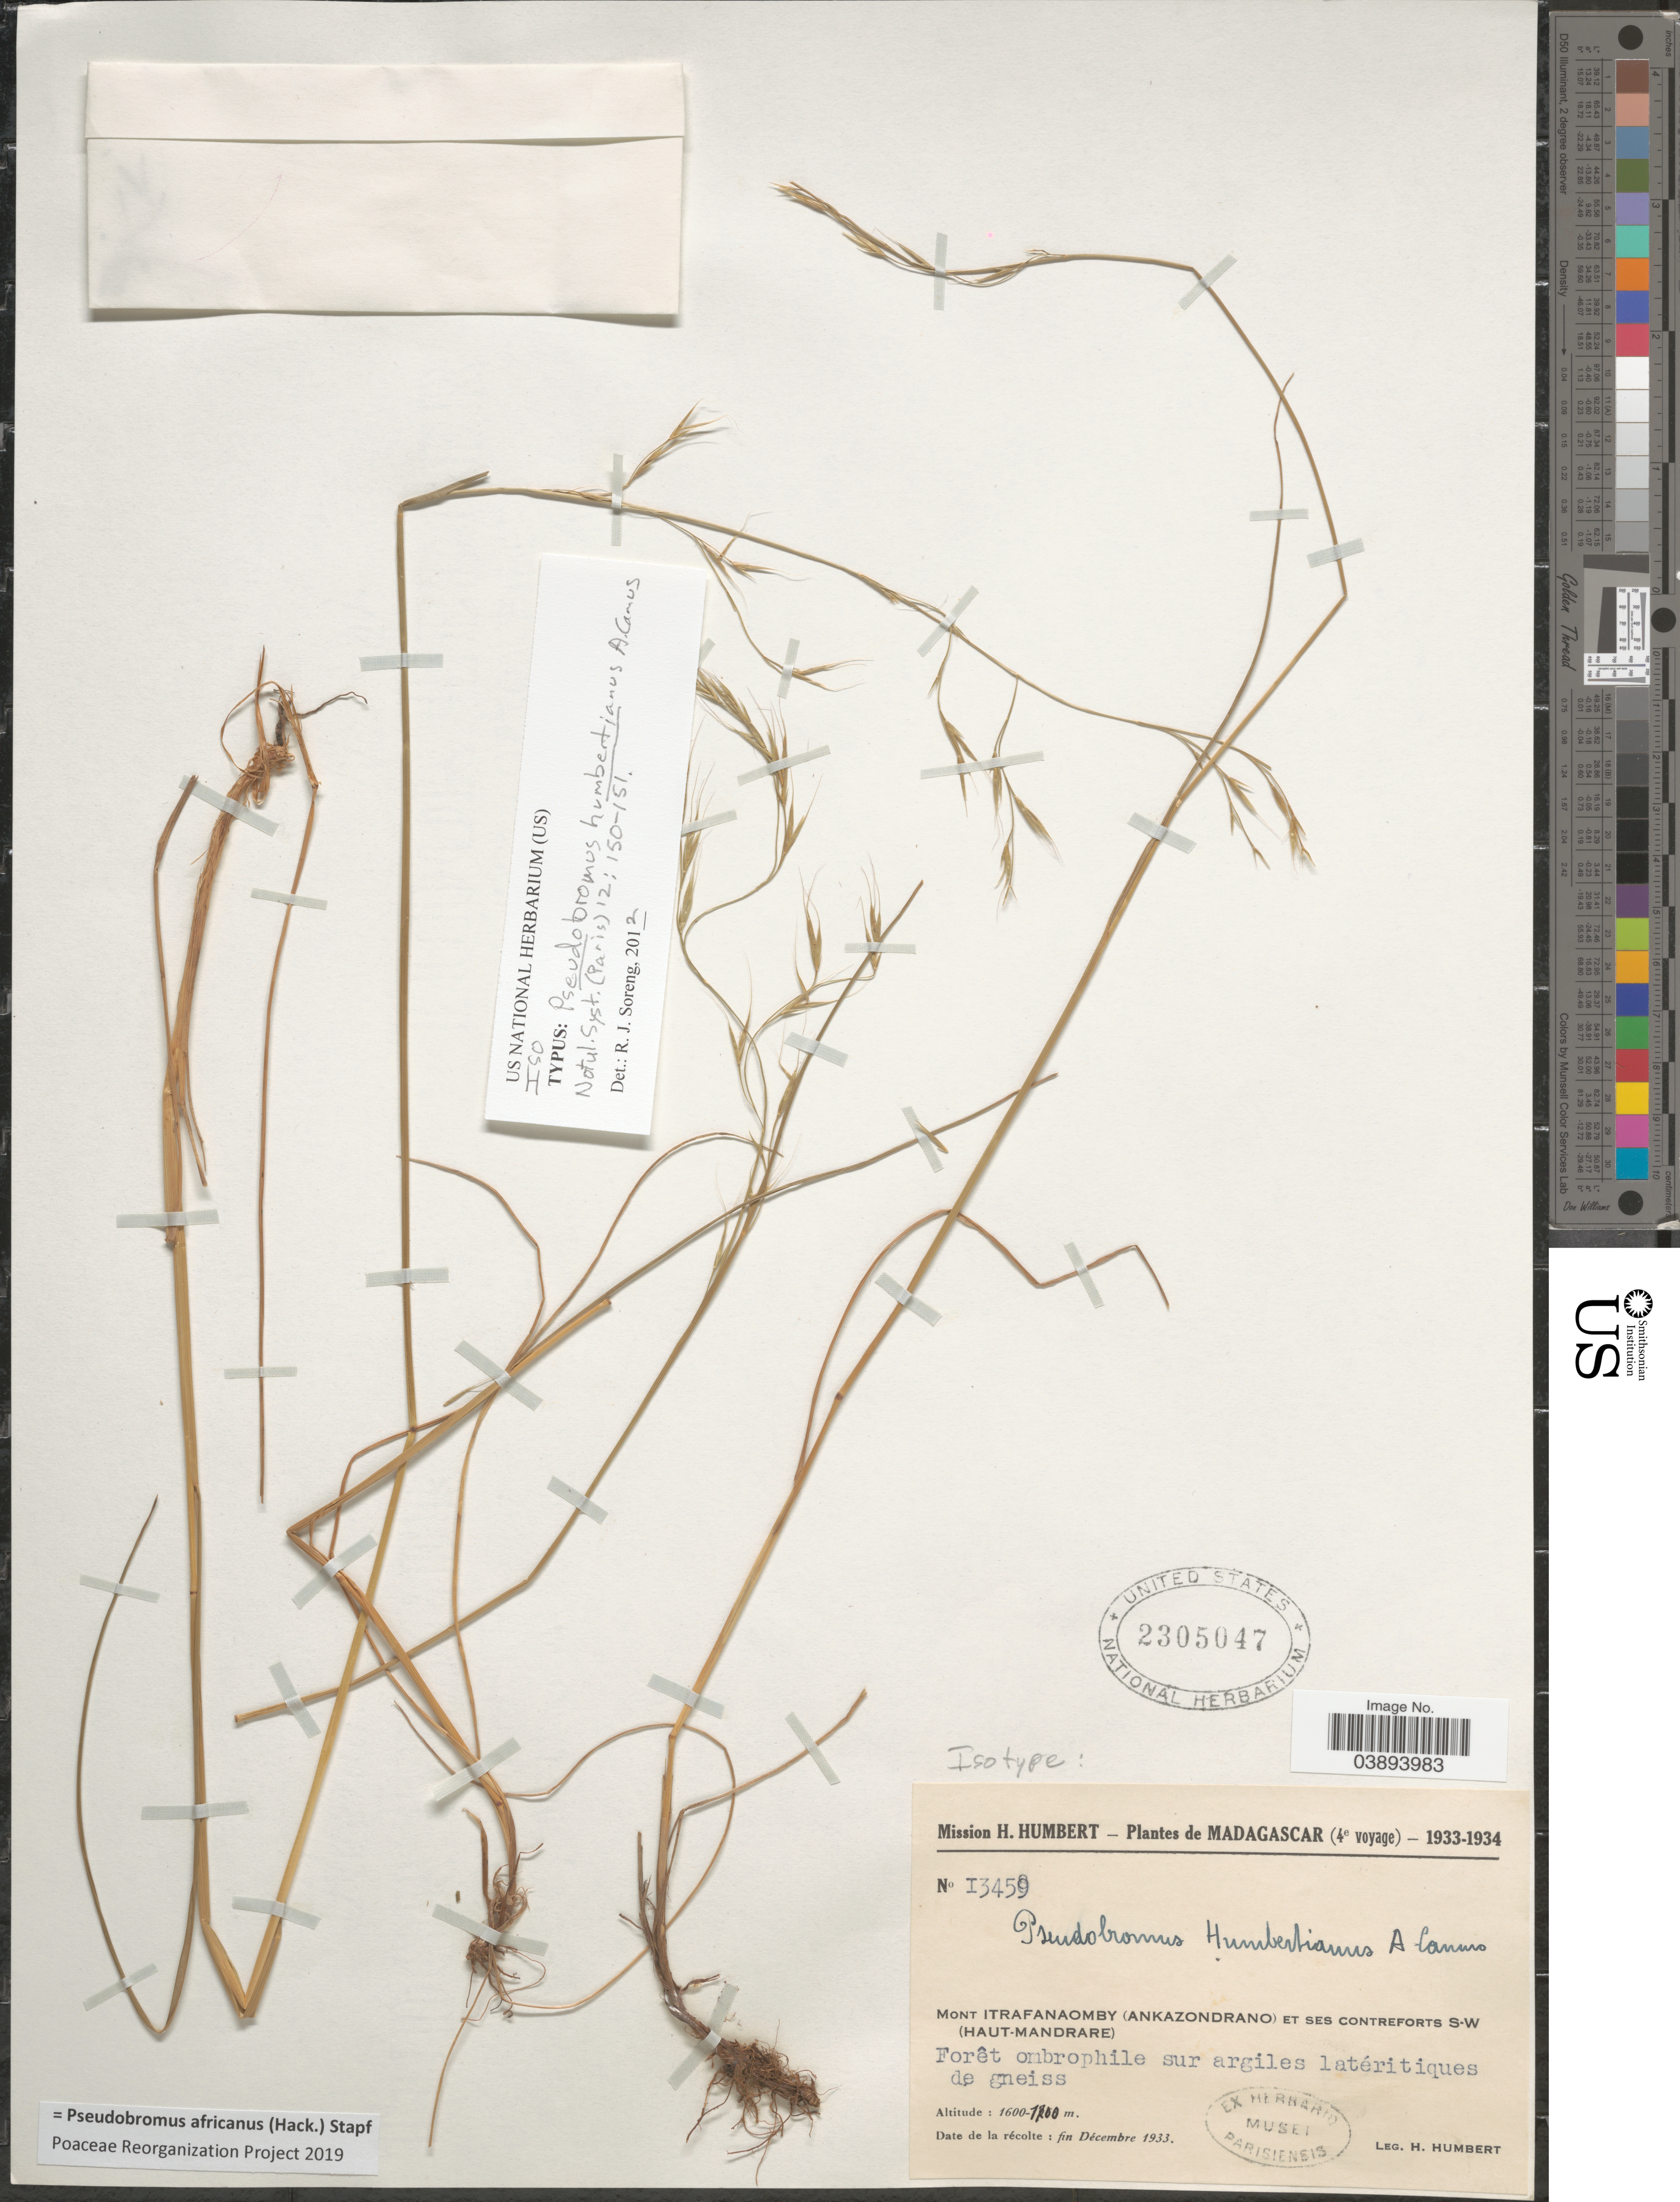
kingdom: Plantae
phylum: Tracheophyta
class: Liliopsida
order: Poales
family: Poaceae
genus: Pseudobromus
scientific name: Pseudobromus africanus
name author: (Hack.) Stapf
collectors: H. Humbert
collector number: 13459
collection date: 1933-12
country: Madagascar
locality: Mont Itrafanaomby (Ankazondrano) et ses contreforts S-W (Haut-Mandrare).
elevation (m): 1600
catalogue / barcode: US 2305047